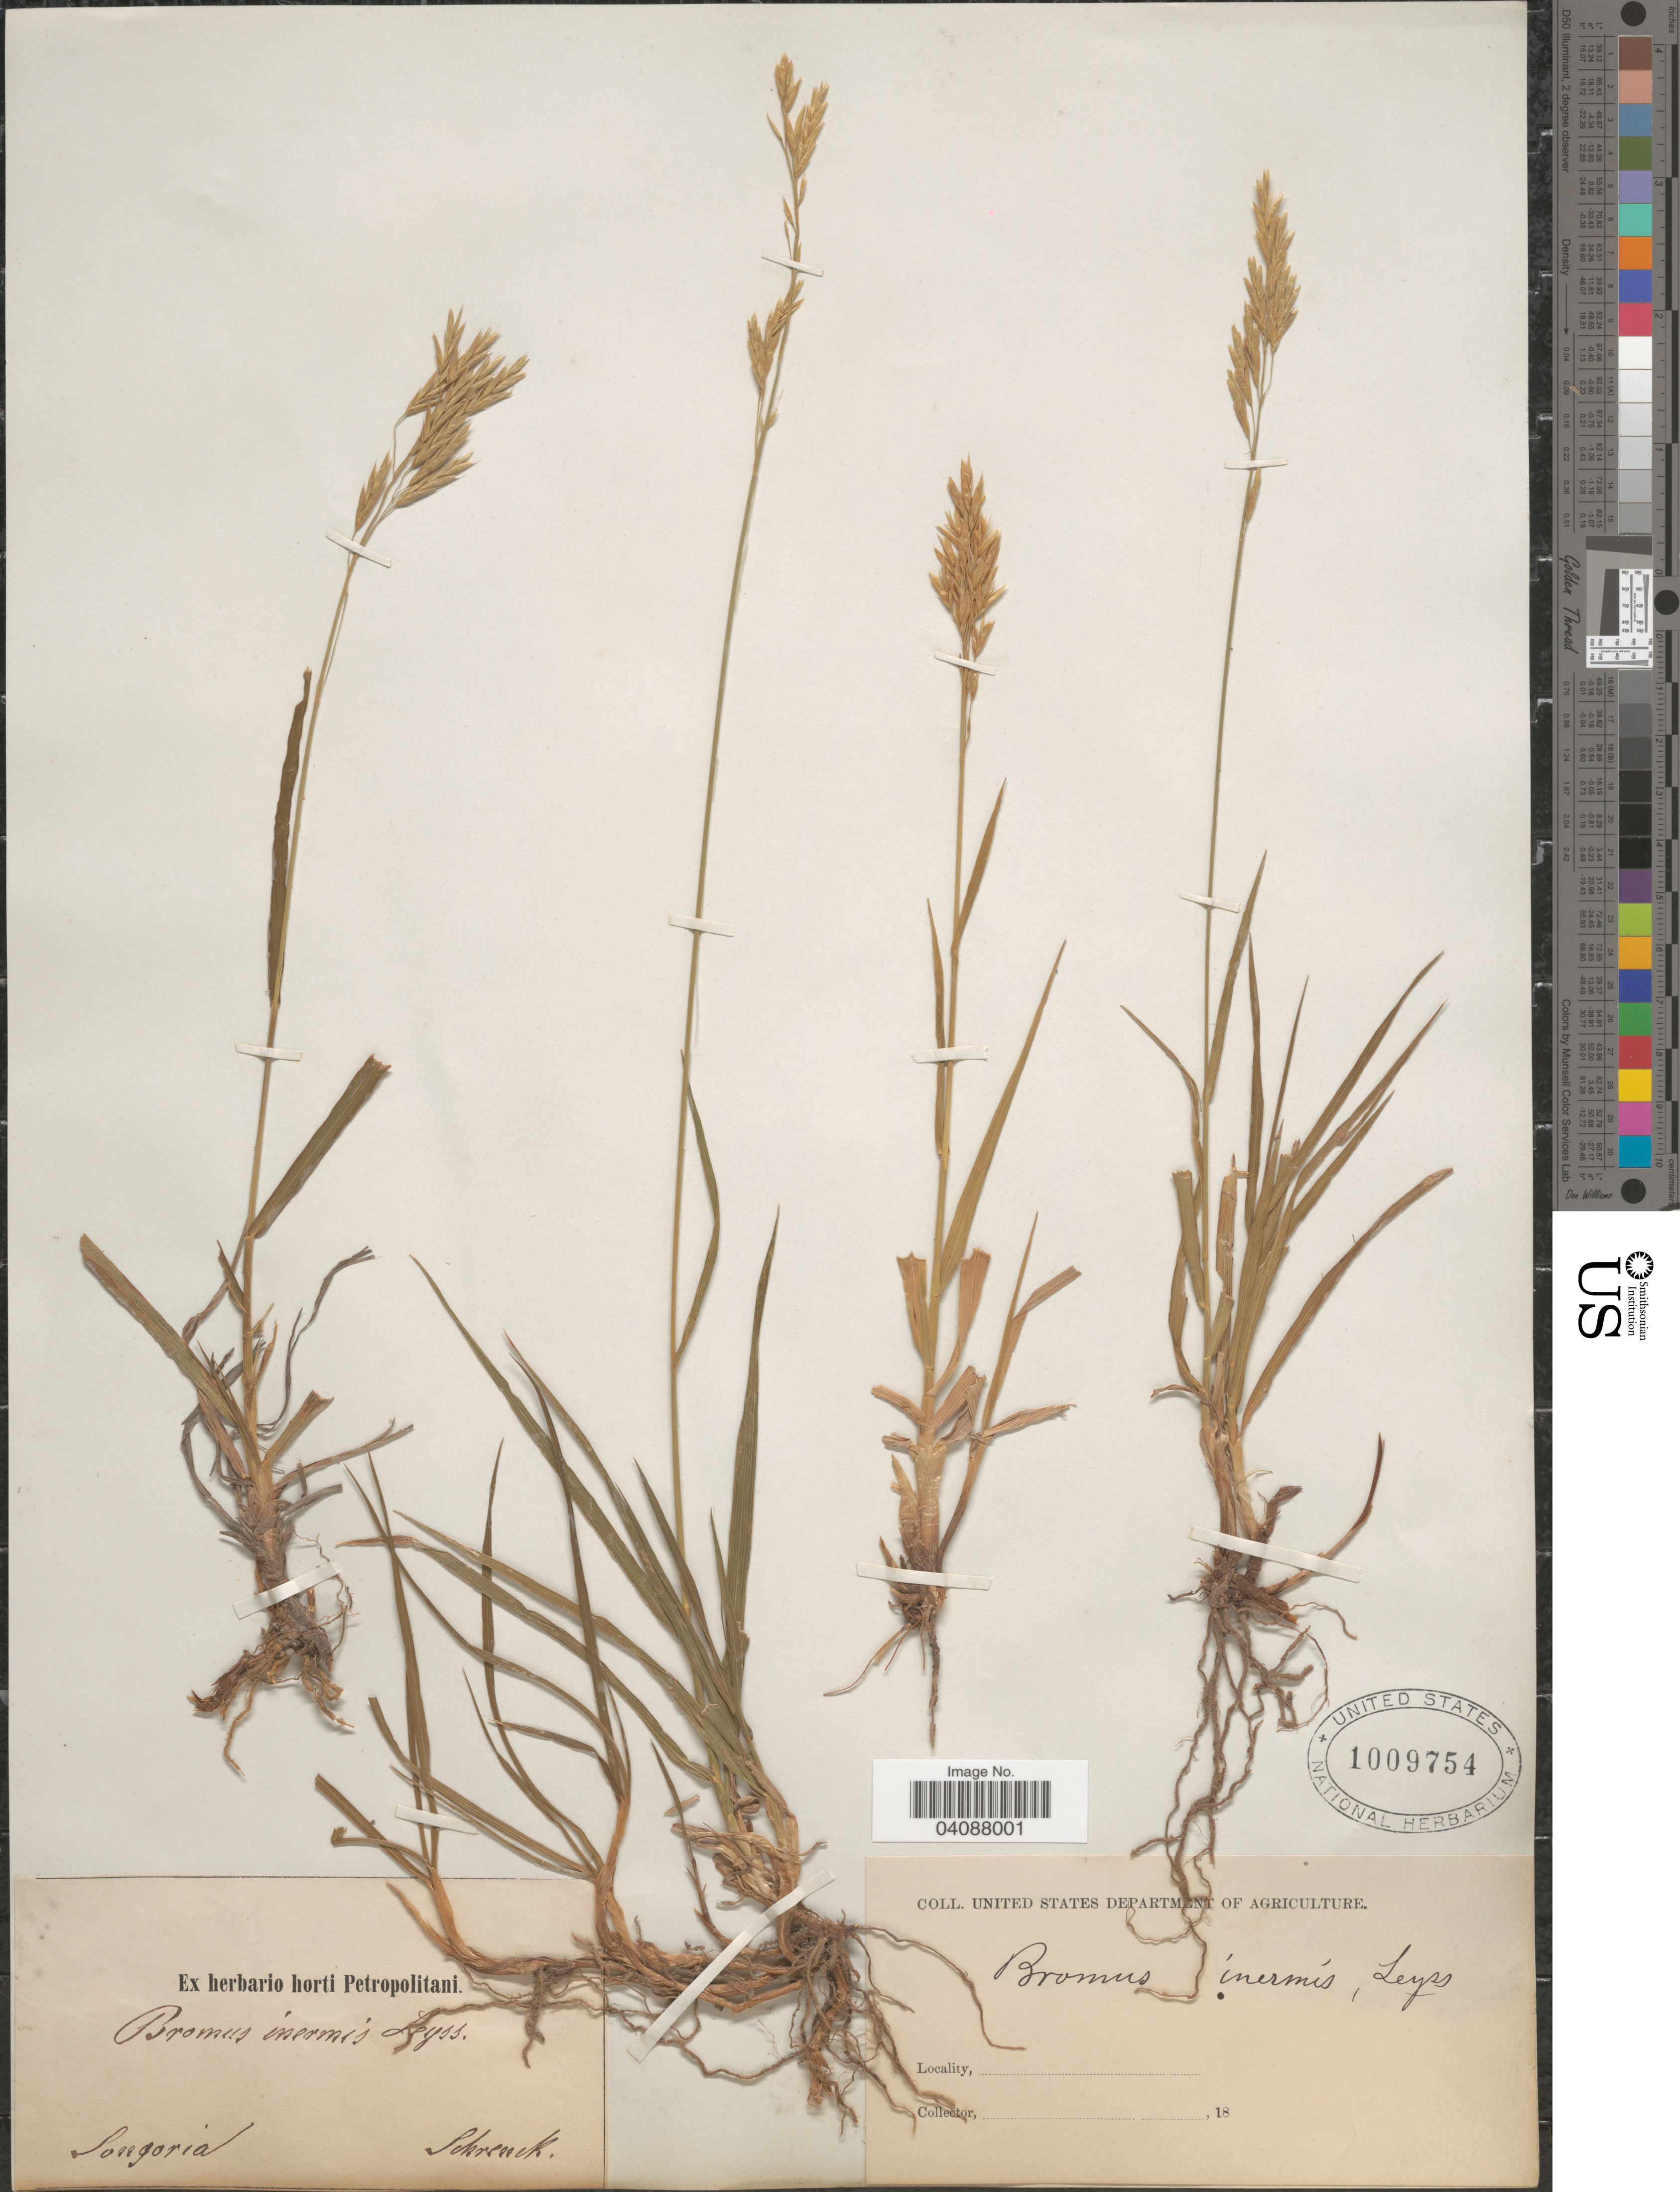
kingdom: Plantae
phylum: Tracheophyta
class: Liliopsida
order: Poales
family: Poaceae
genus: Bromus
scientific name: Bromus inermis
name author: Leyss.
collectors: -- Schrenck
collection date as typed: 18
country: Kyrgyzstan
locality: Songoria.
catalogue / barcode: US 1009754